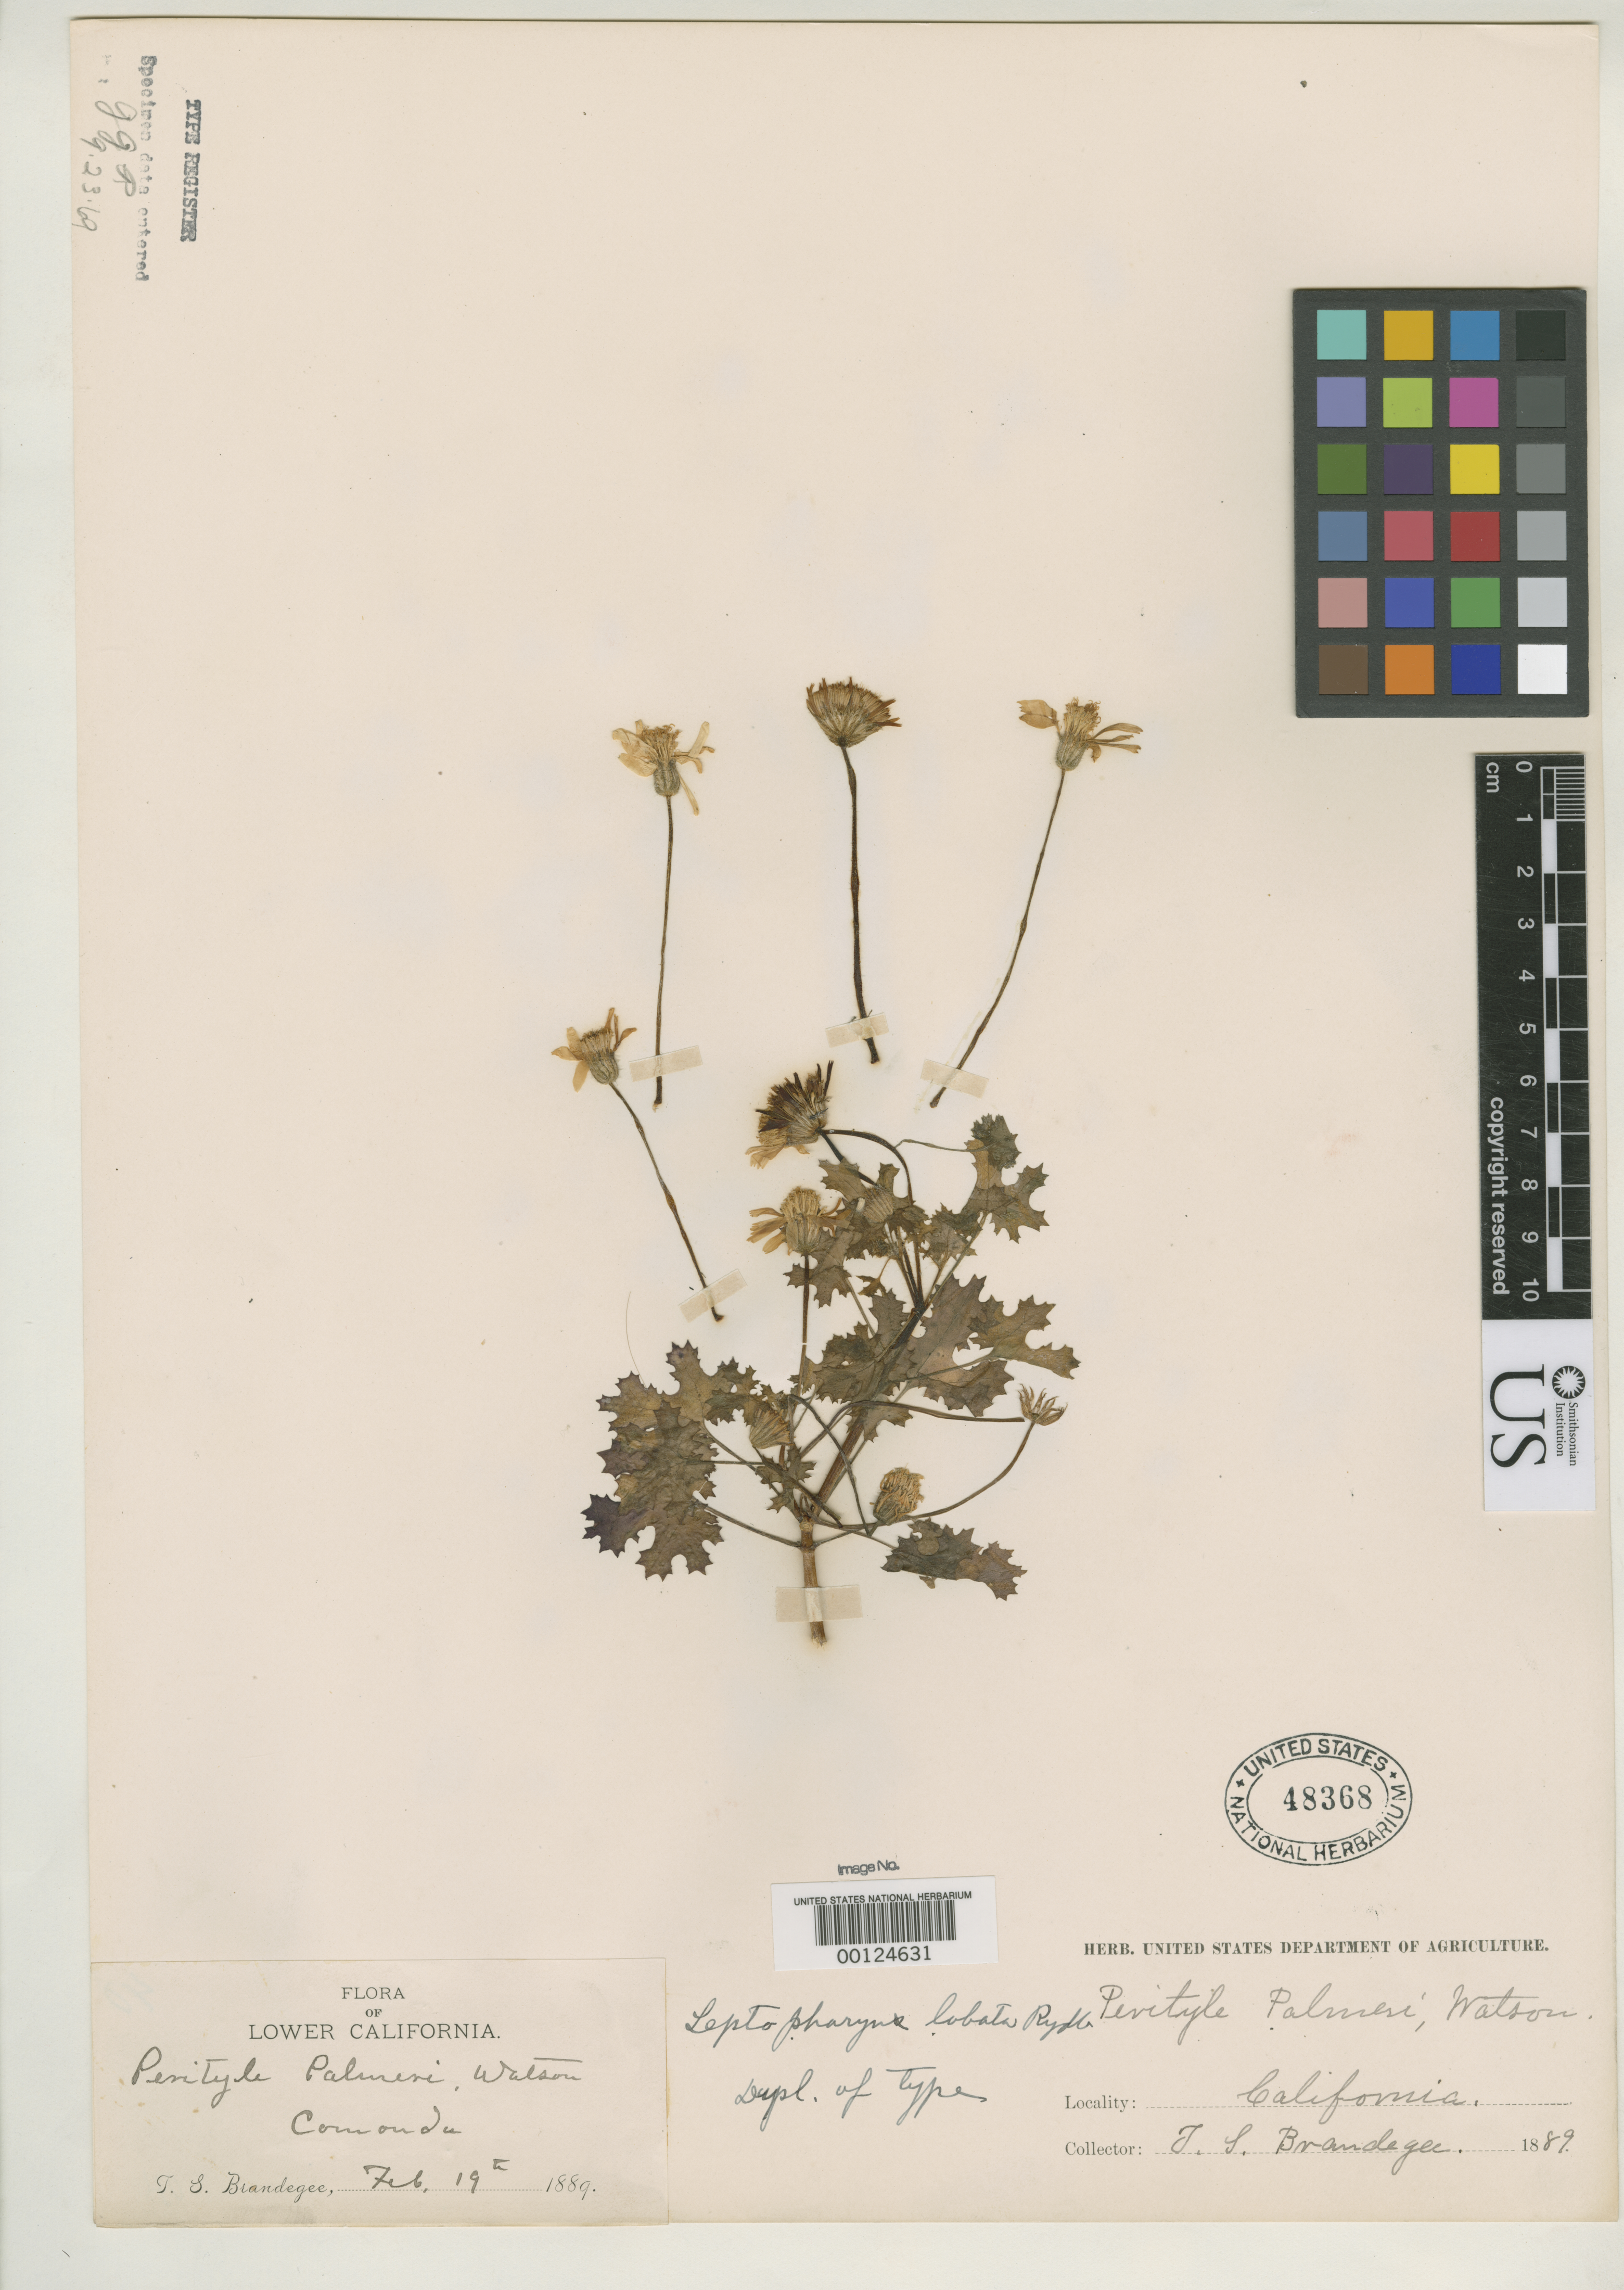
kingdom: Plantae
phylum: Tracheophyta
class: Magnoliopsida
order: Asterales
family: Asteraceae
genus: Leptopharynx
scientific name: Leptopharynx lobata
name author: Rydb.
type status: Isotype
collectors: T. S. Brandegee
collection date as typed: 19 Feb 1889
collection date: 1889-02-19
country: Mexico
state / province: Baja California Sur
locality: Comondu ["Coronado" acc. to protologue]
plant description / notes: Protologue cites "Coronado" as locality, apparently a mis-reading of "Comondu" on label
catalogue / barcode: US 48368